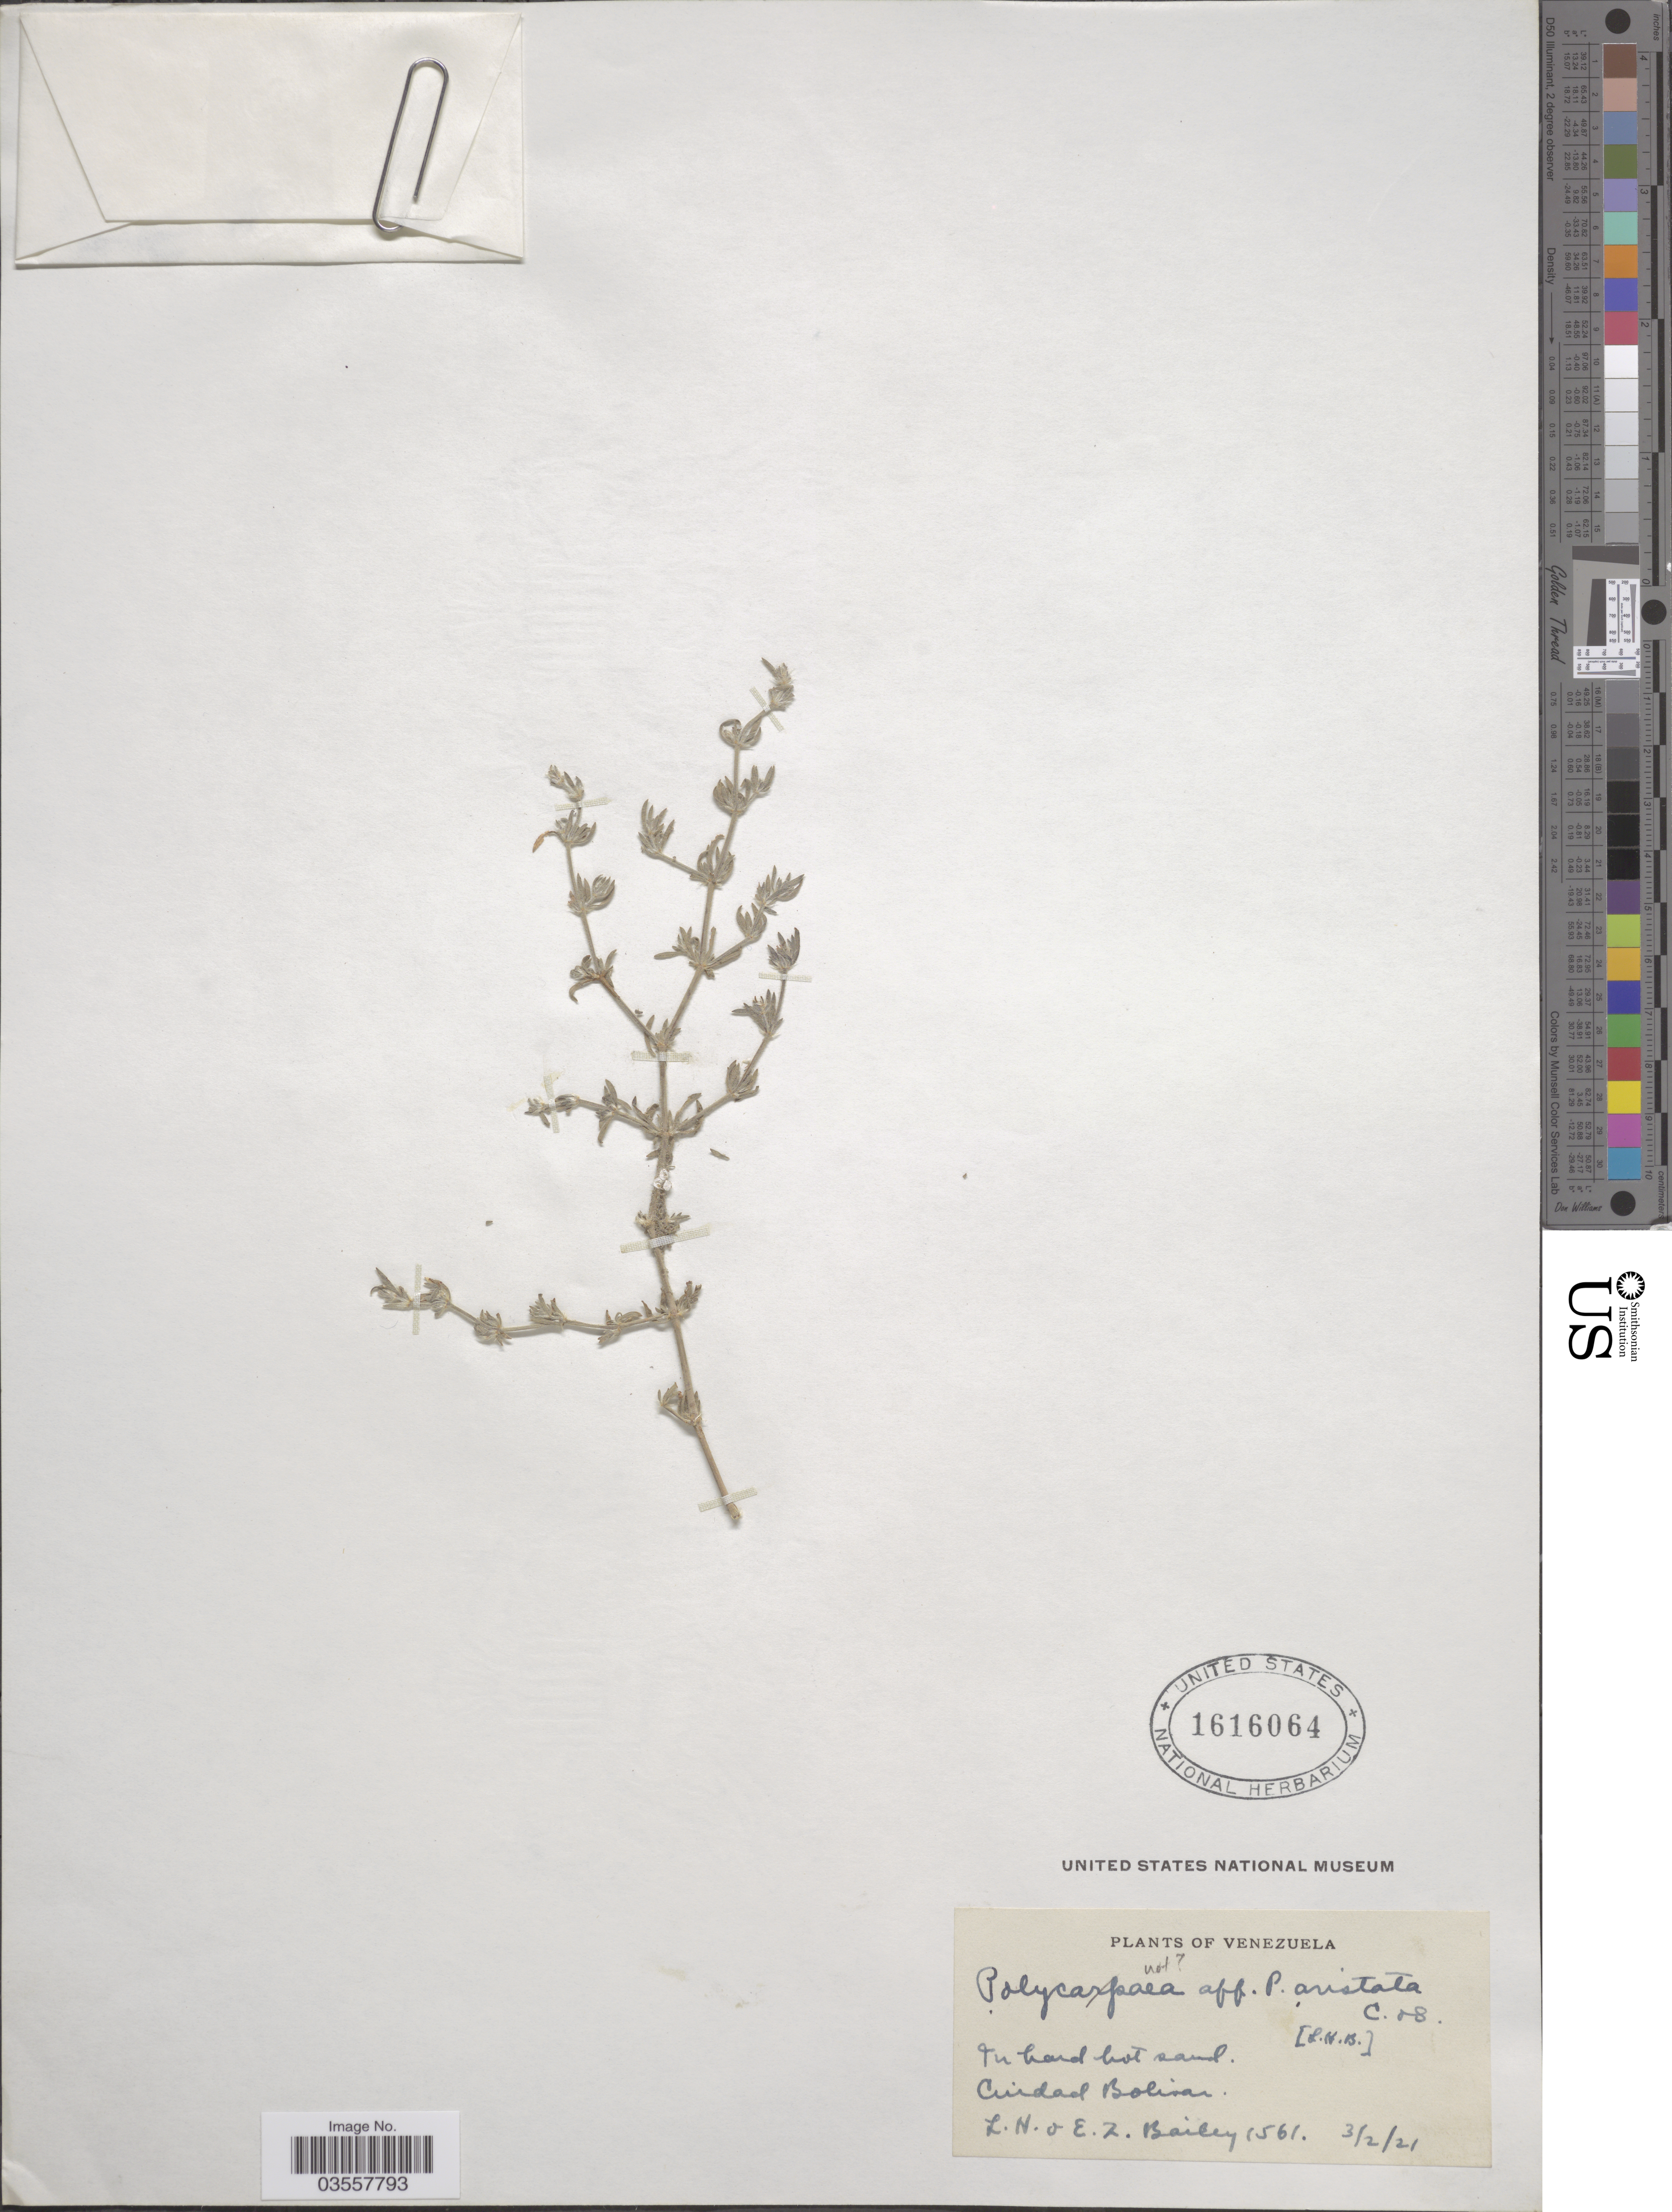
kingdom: Plantae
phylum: Tracheophyta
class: Magnoliopsida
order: Caryophyllales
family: Caryophyllaceae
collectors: L. H. Bailey & E. Z. Bailey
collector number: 1561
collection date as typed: Transcribed d/m/y: 3/2/21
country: Venezuela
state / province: Bolivar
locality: Ciudad Bolivar.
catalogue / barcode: US 1616064